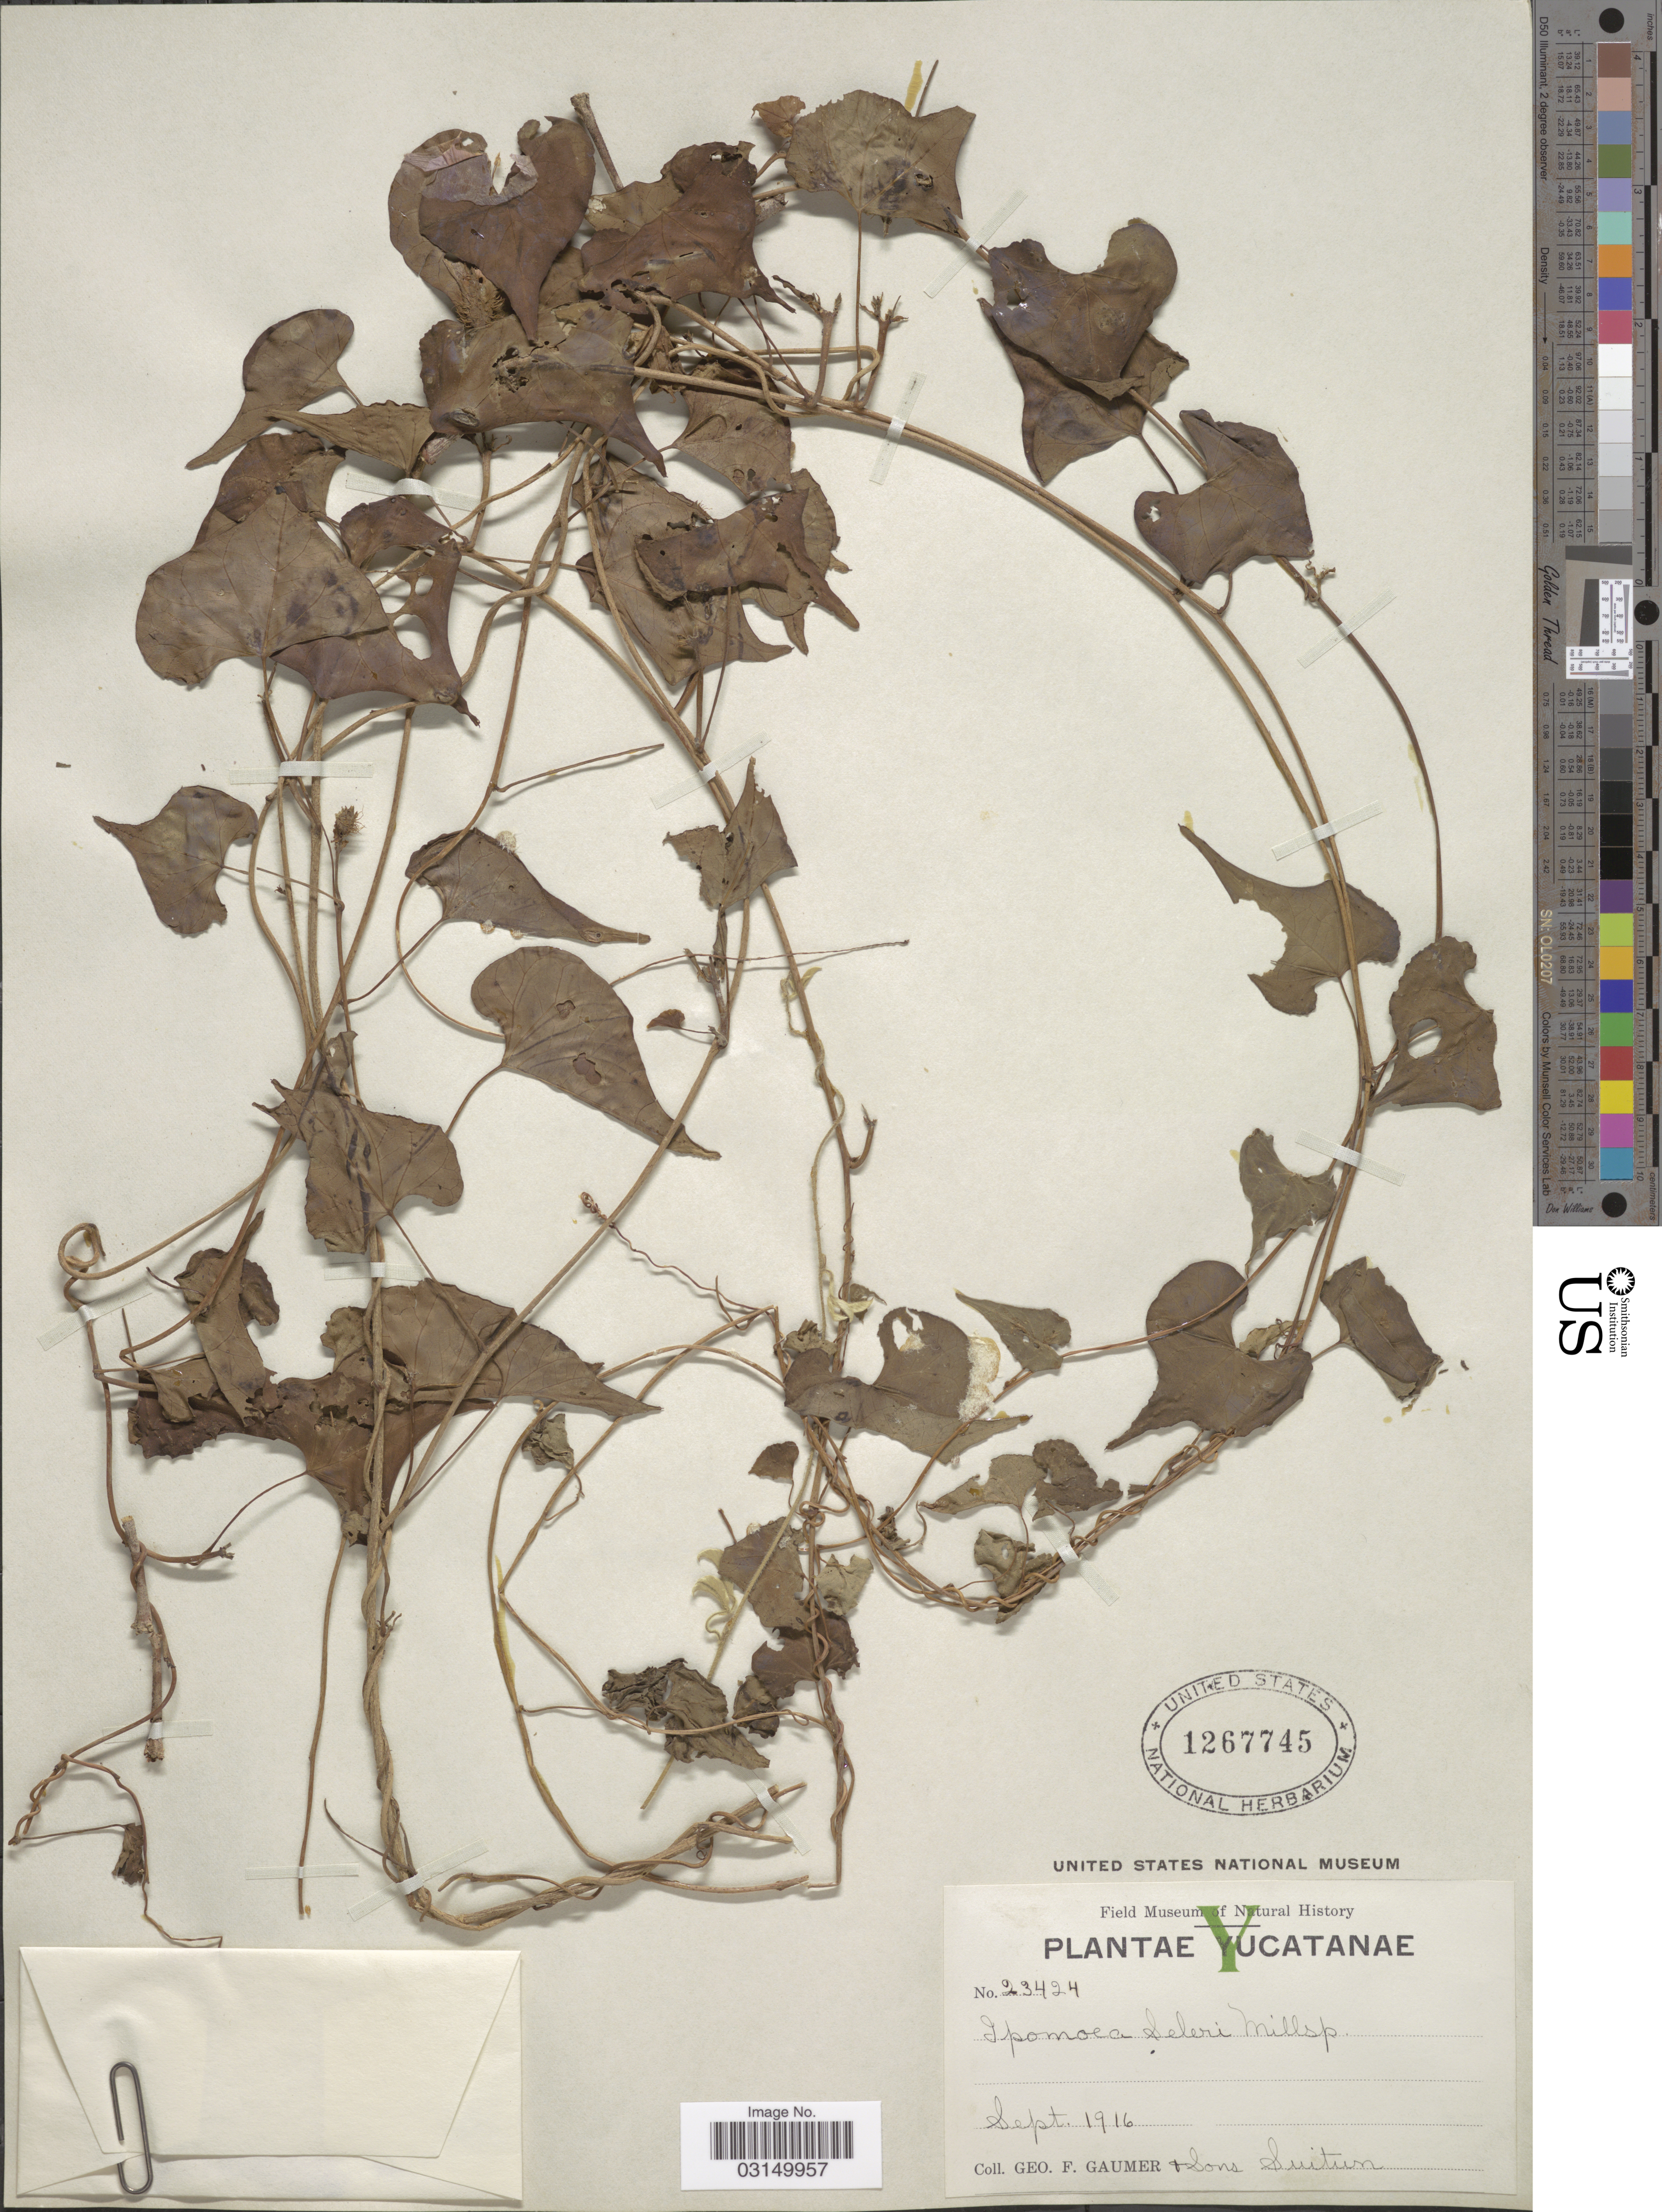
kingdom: Plantae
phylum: Tracheophyta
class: Magnoliopsida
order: Solanales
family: Convolvulaceae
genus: Ipomoea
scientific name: Ipomoea crinicalyx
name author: S. Moore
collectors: G. F. Gaumer & Sons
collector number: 23424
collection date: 1916-09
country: Mexico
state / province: Yucatán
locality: Suitun.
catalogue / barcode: US 1267745